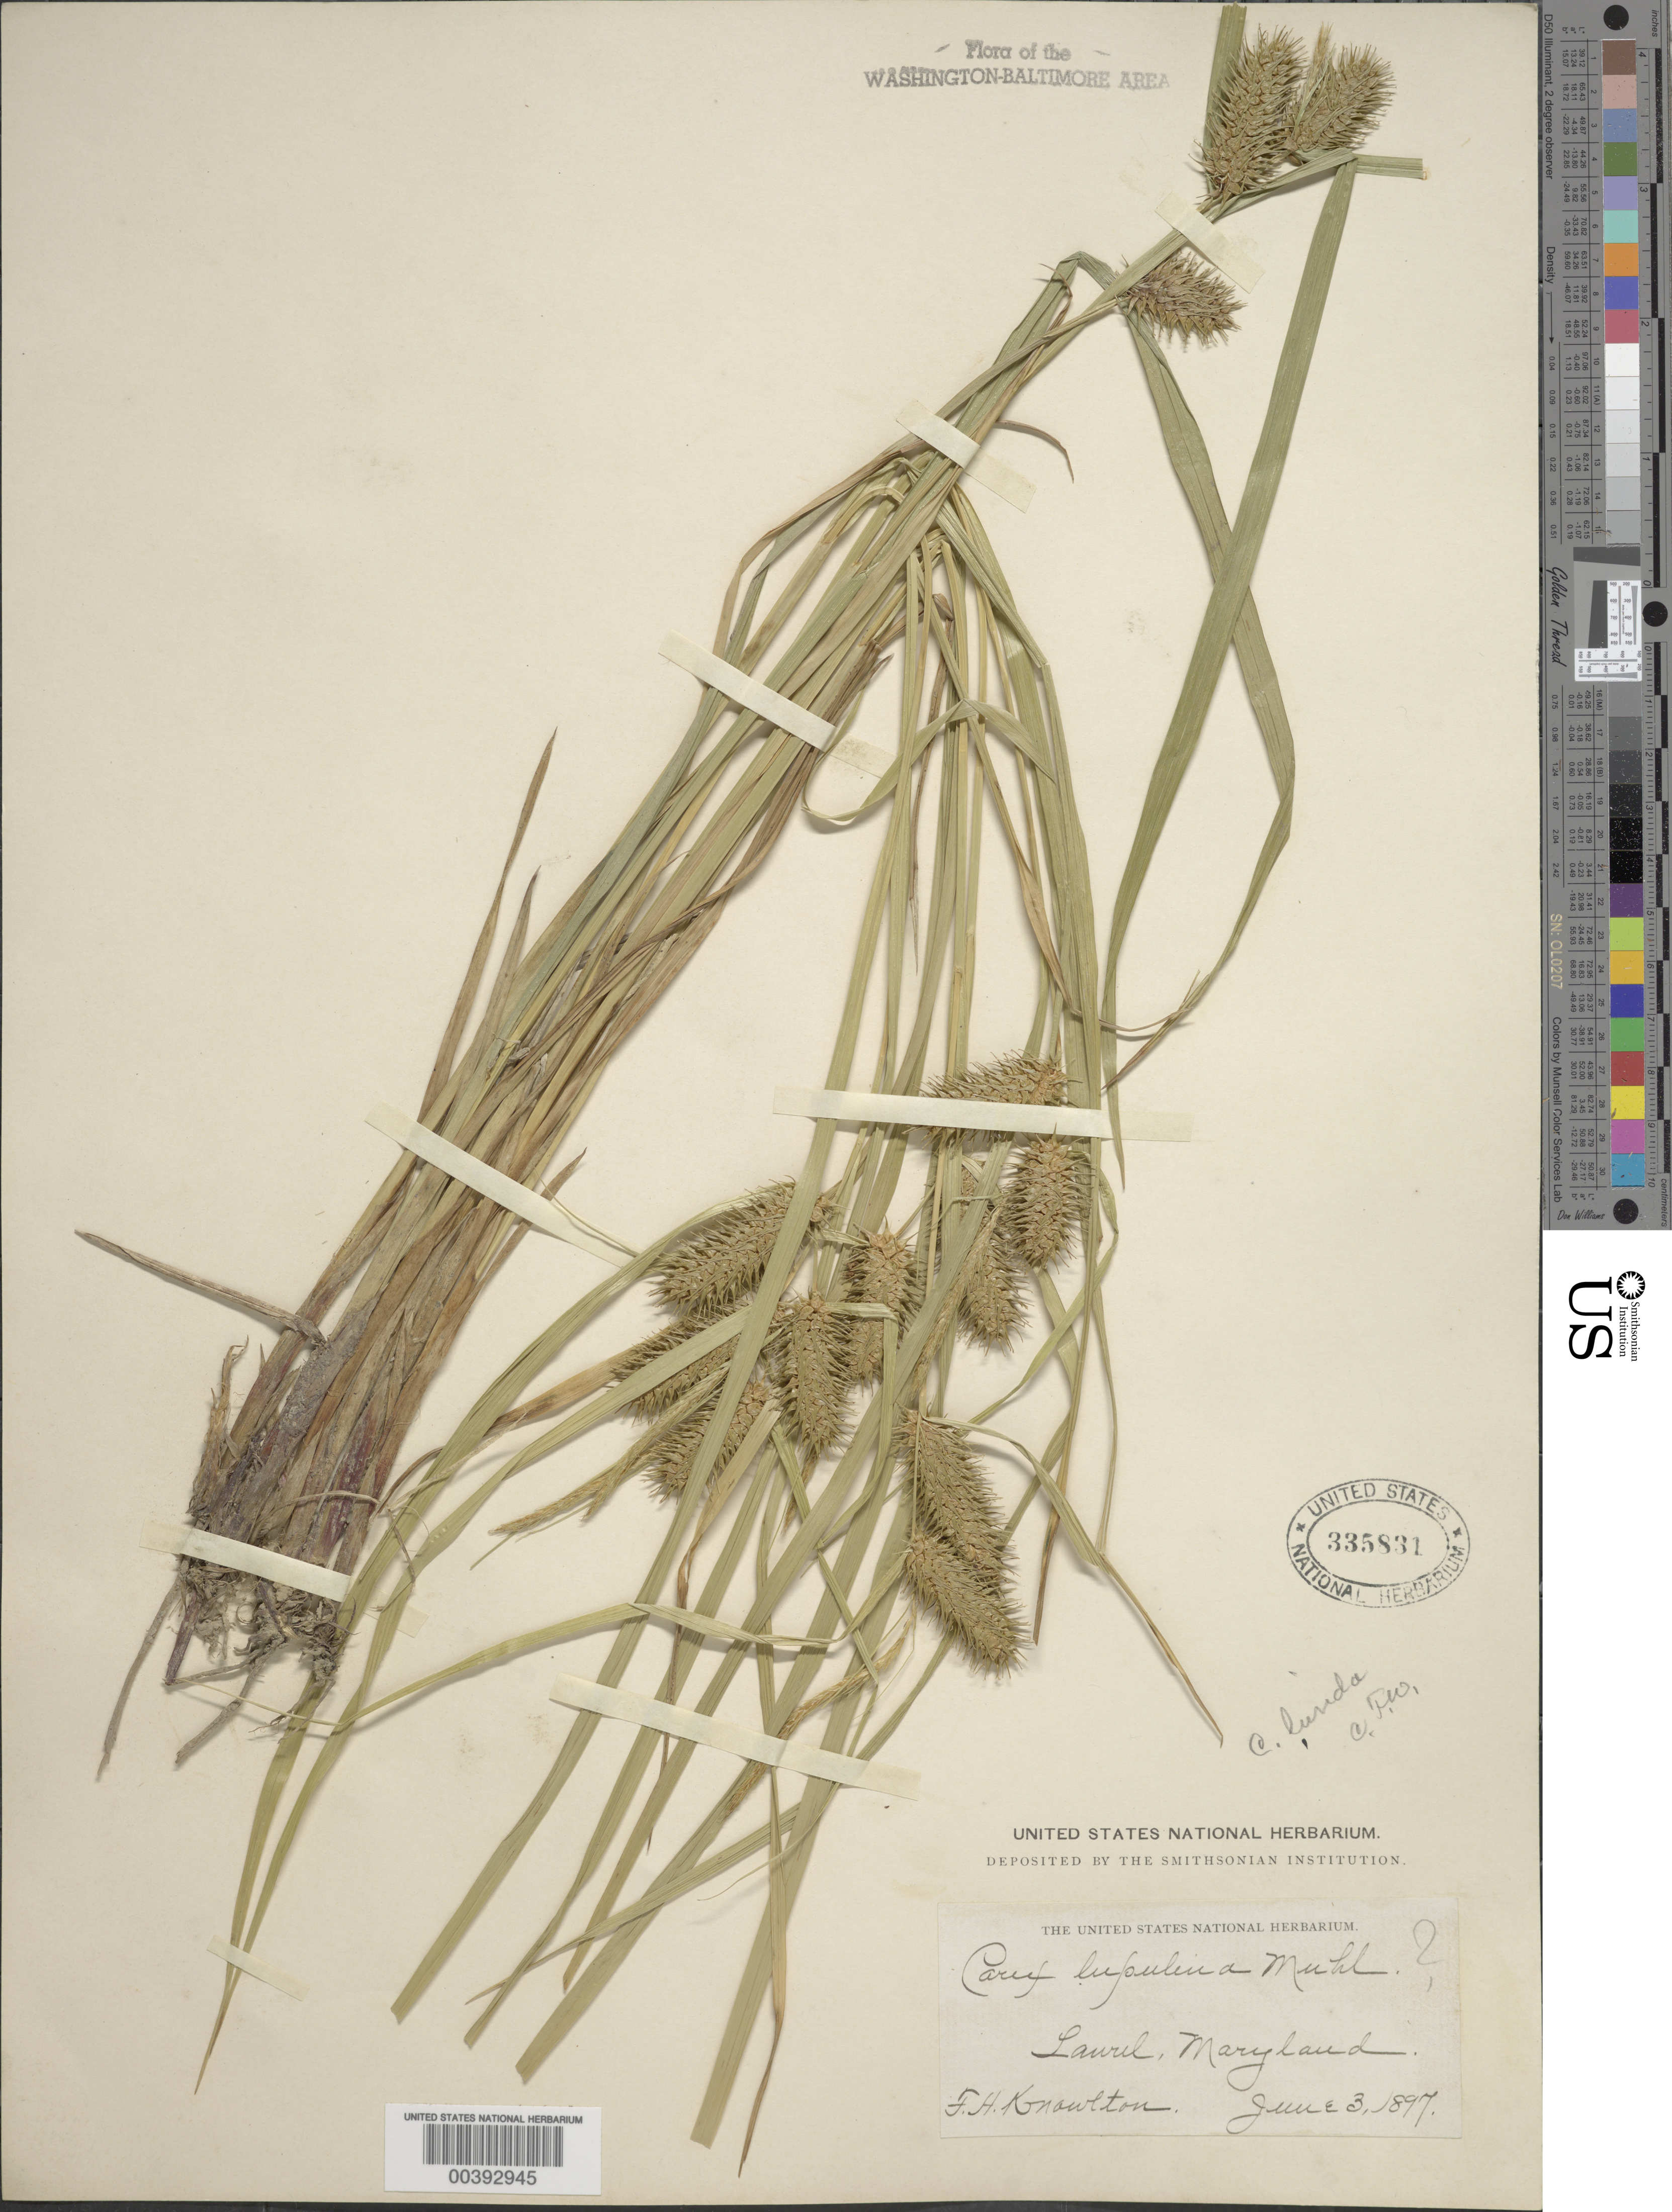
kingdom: Plantae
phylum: Tracheophyta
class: Liliopsida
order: Poales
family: Cyperaceae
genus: Carex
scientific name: Carex lurida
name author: Wahlenb.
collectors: F. H. Knowlton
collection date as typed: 03 Jun 1897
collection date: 1897-06-03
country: United States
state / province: Maryland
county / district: Prince George's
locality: Laurel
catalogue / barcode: US 335831